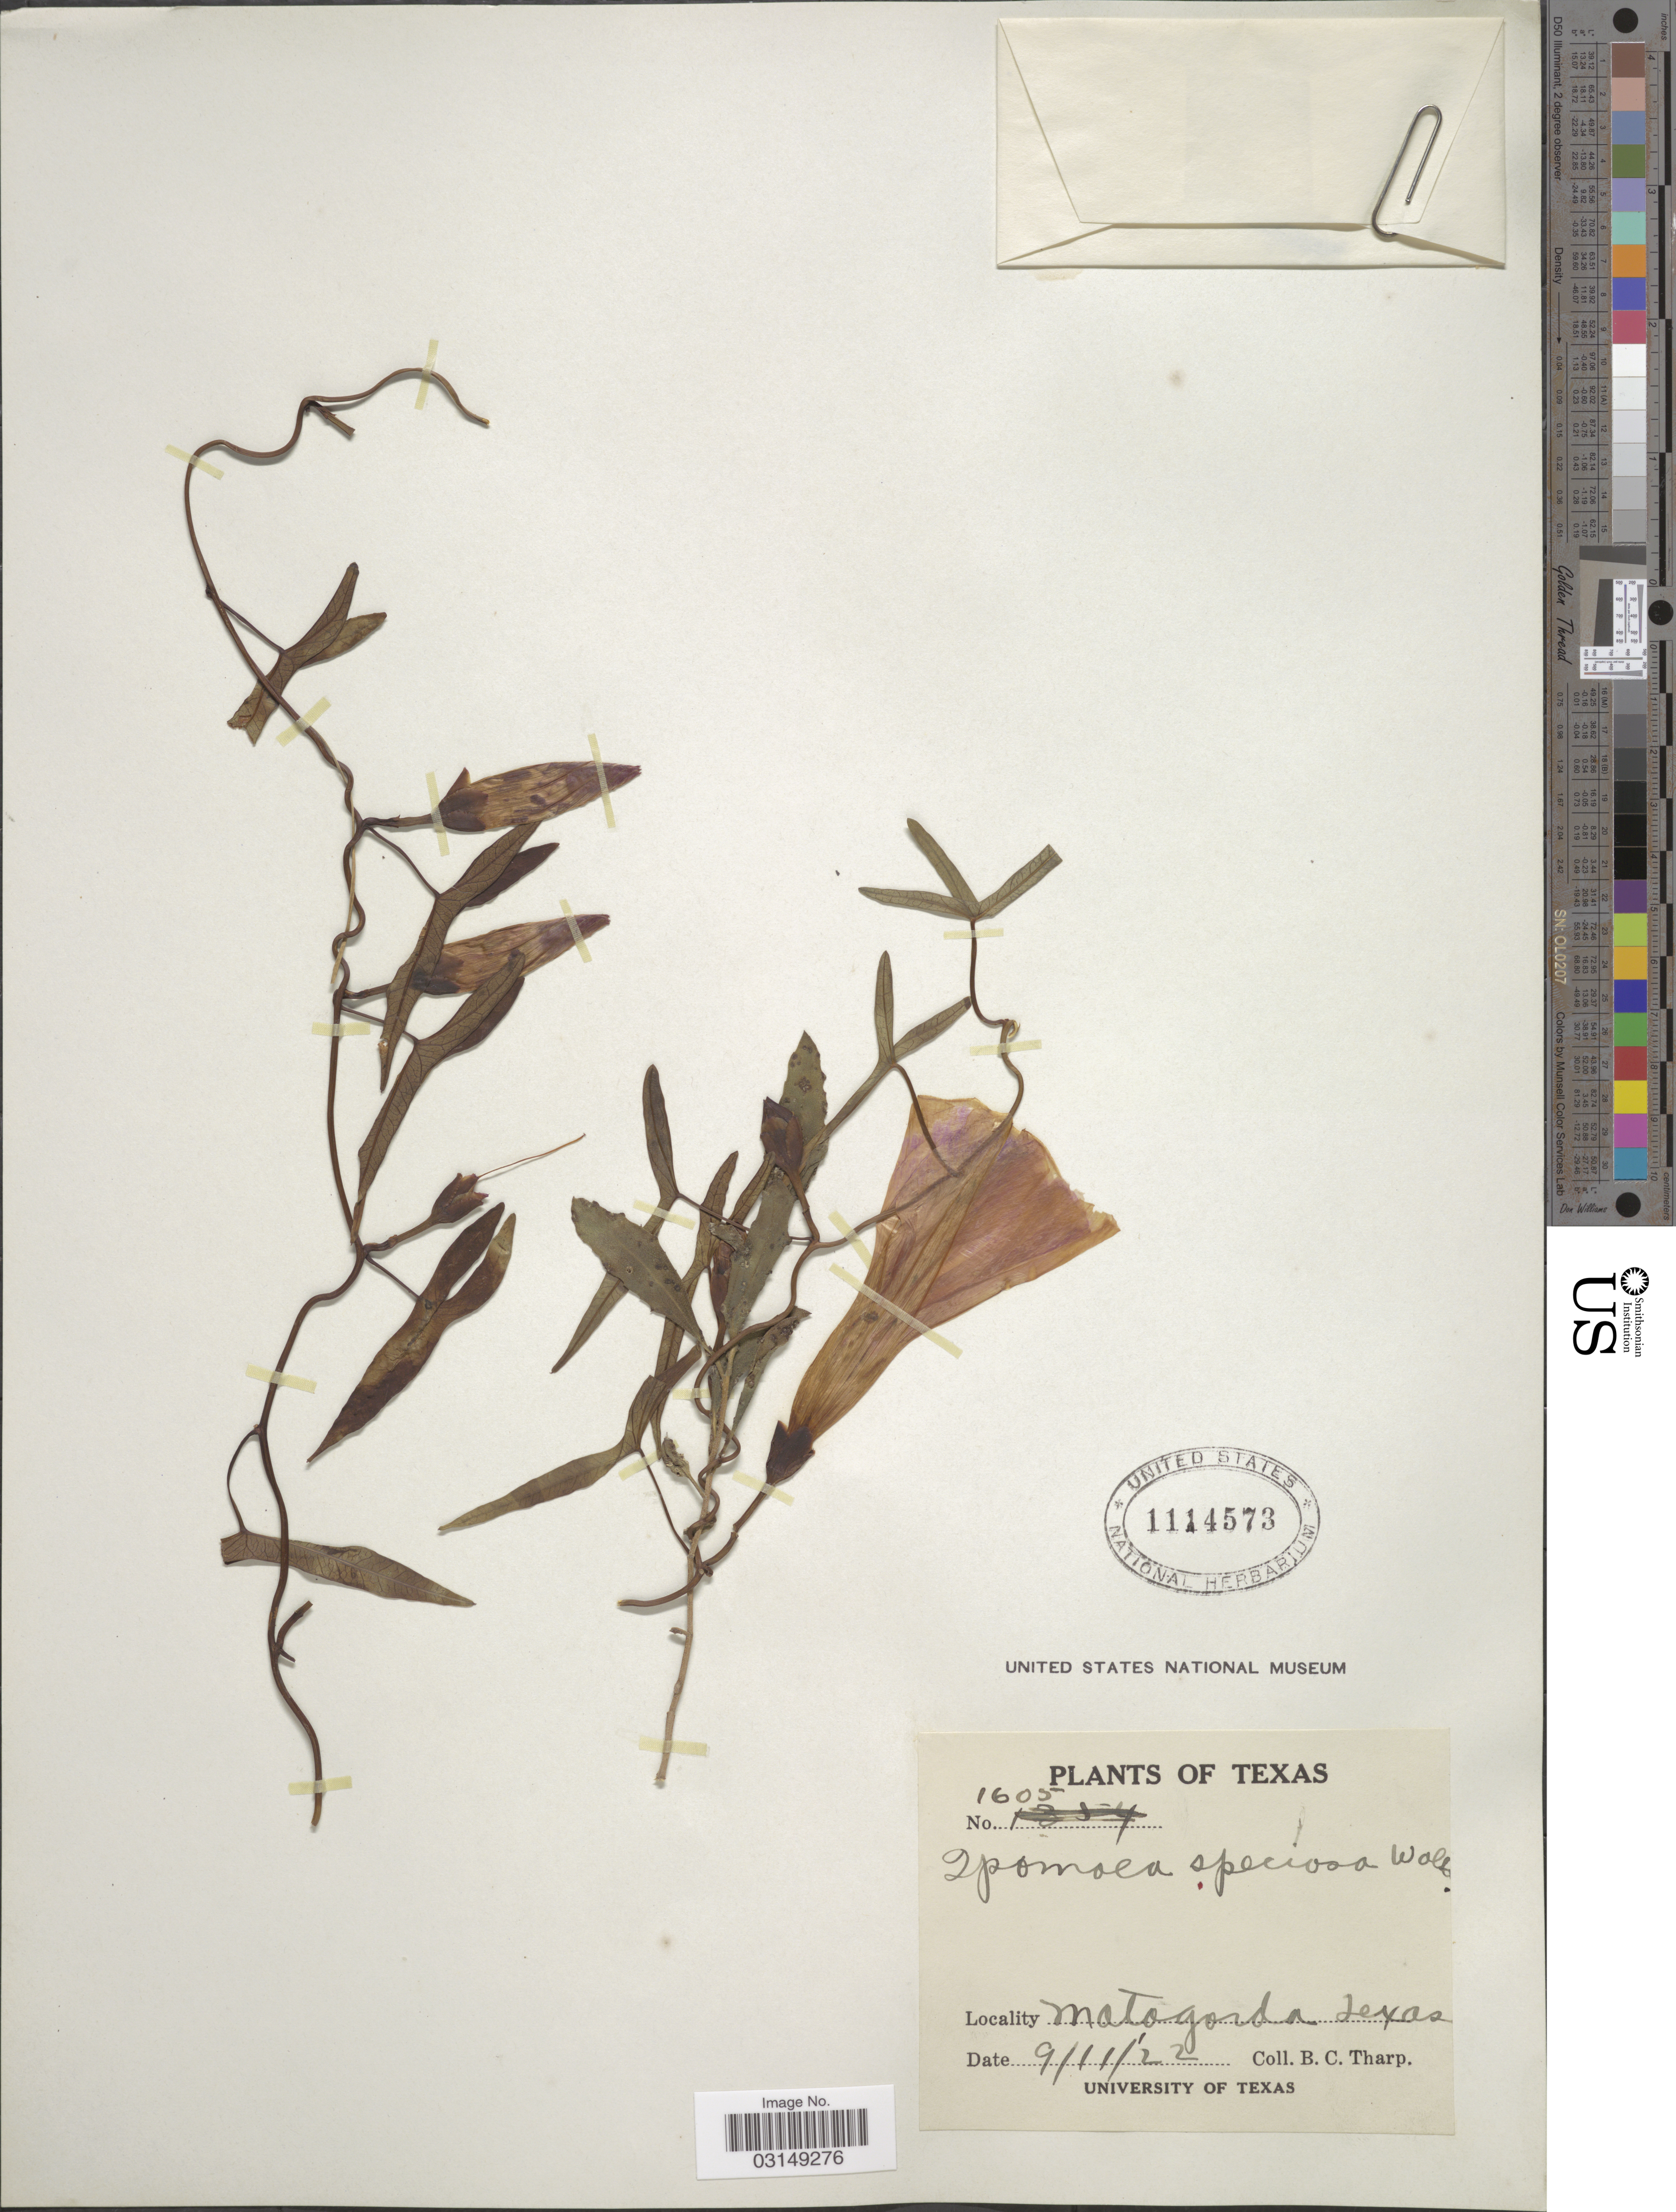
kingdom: Plantae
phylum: Tracheophyta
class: Magnoliopsida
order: Solanales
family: Convolvulaceae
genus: Ipomoea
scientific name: Ipomoea sagittata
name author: Poir.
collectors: B. C. Tharp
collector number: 1605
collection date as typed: Transcribed d/m/y: 11/9/22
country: United States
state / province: Texas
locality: Matagorda.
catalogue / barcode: US 1114573